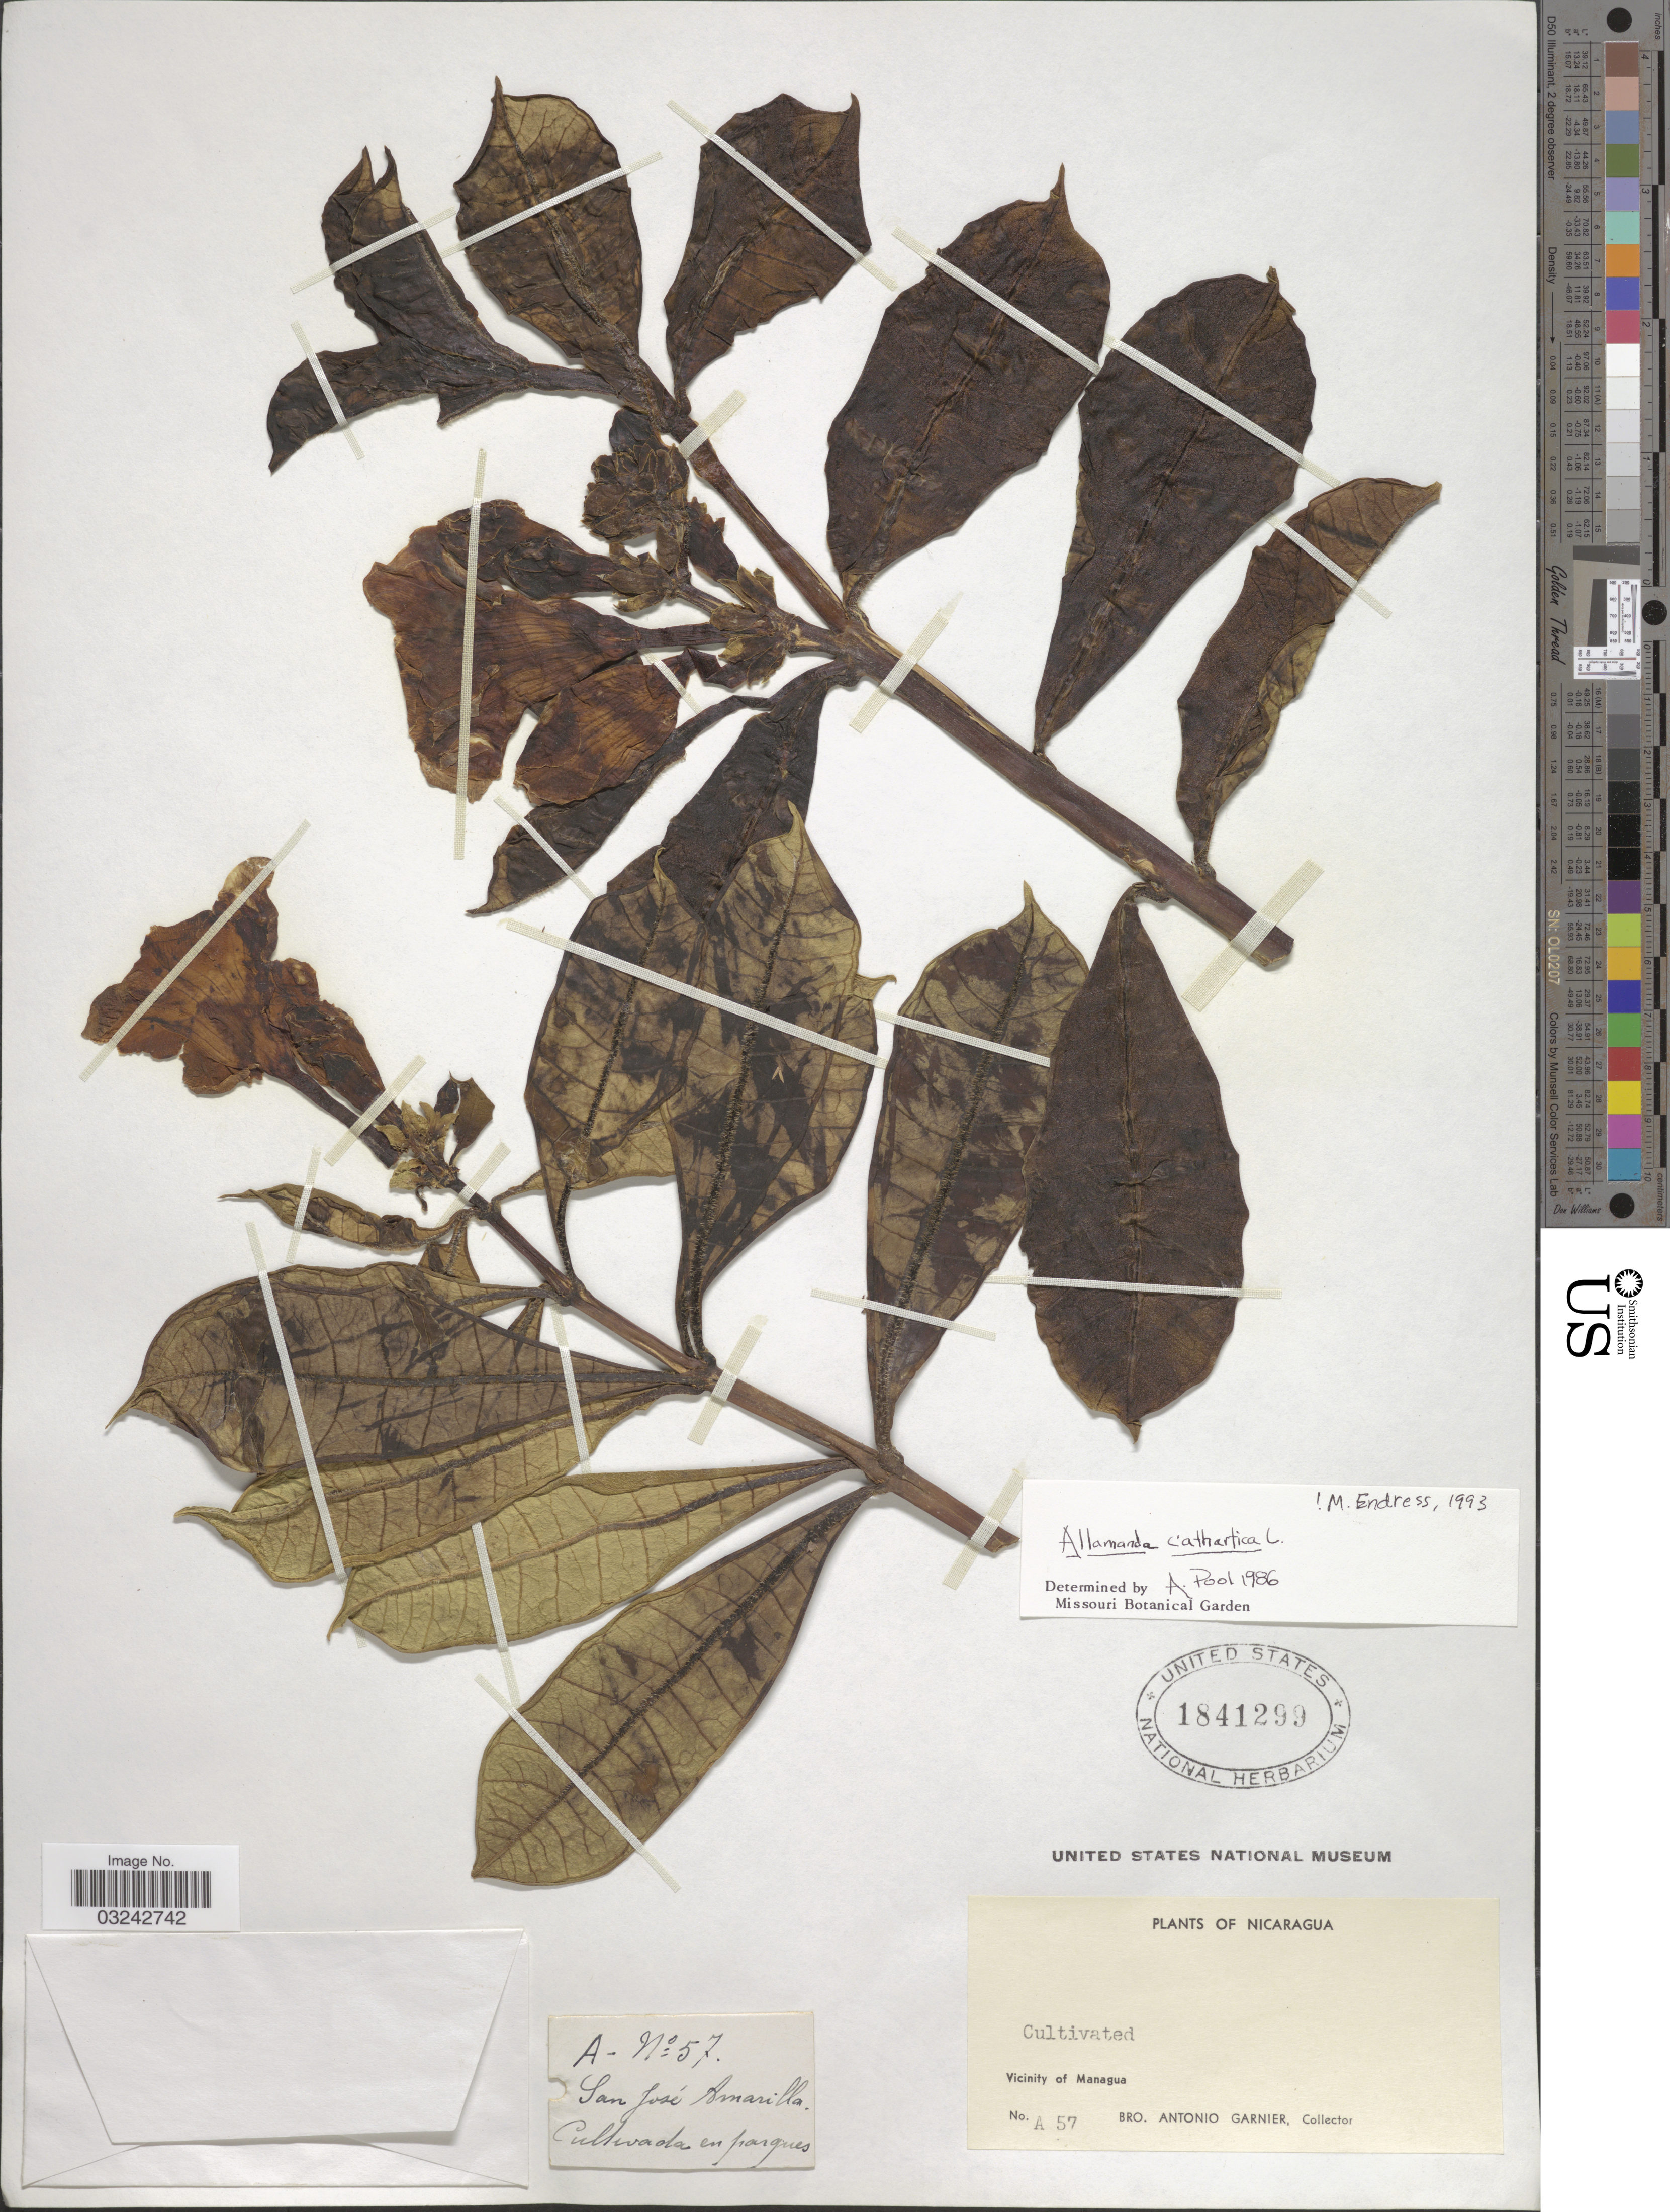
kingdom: Plantae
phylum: Tracheophyta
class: Magnoliopsida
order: Gentianales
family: Apocynaceae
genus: Allamanda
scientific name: Allamanda cathartica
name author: L.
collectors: Bro. A. Garnier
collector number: A57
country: Nicaragua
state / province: Managua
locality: Vicinity of Managua. San José Amarilla. Cultivada en parques.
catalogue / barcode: US 1841299